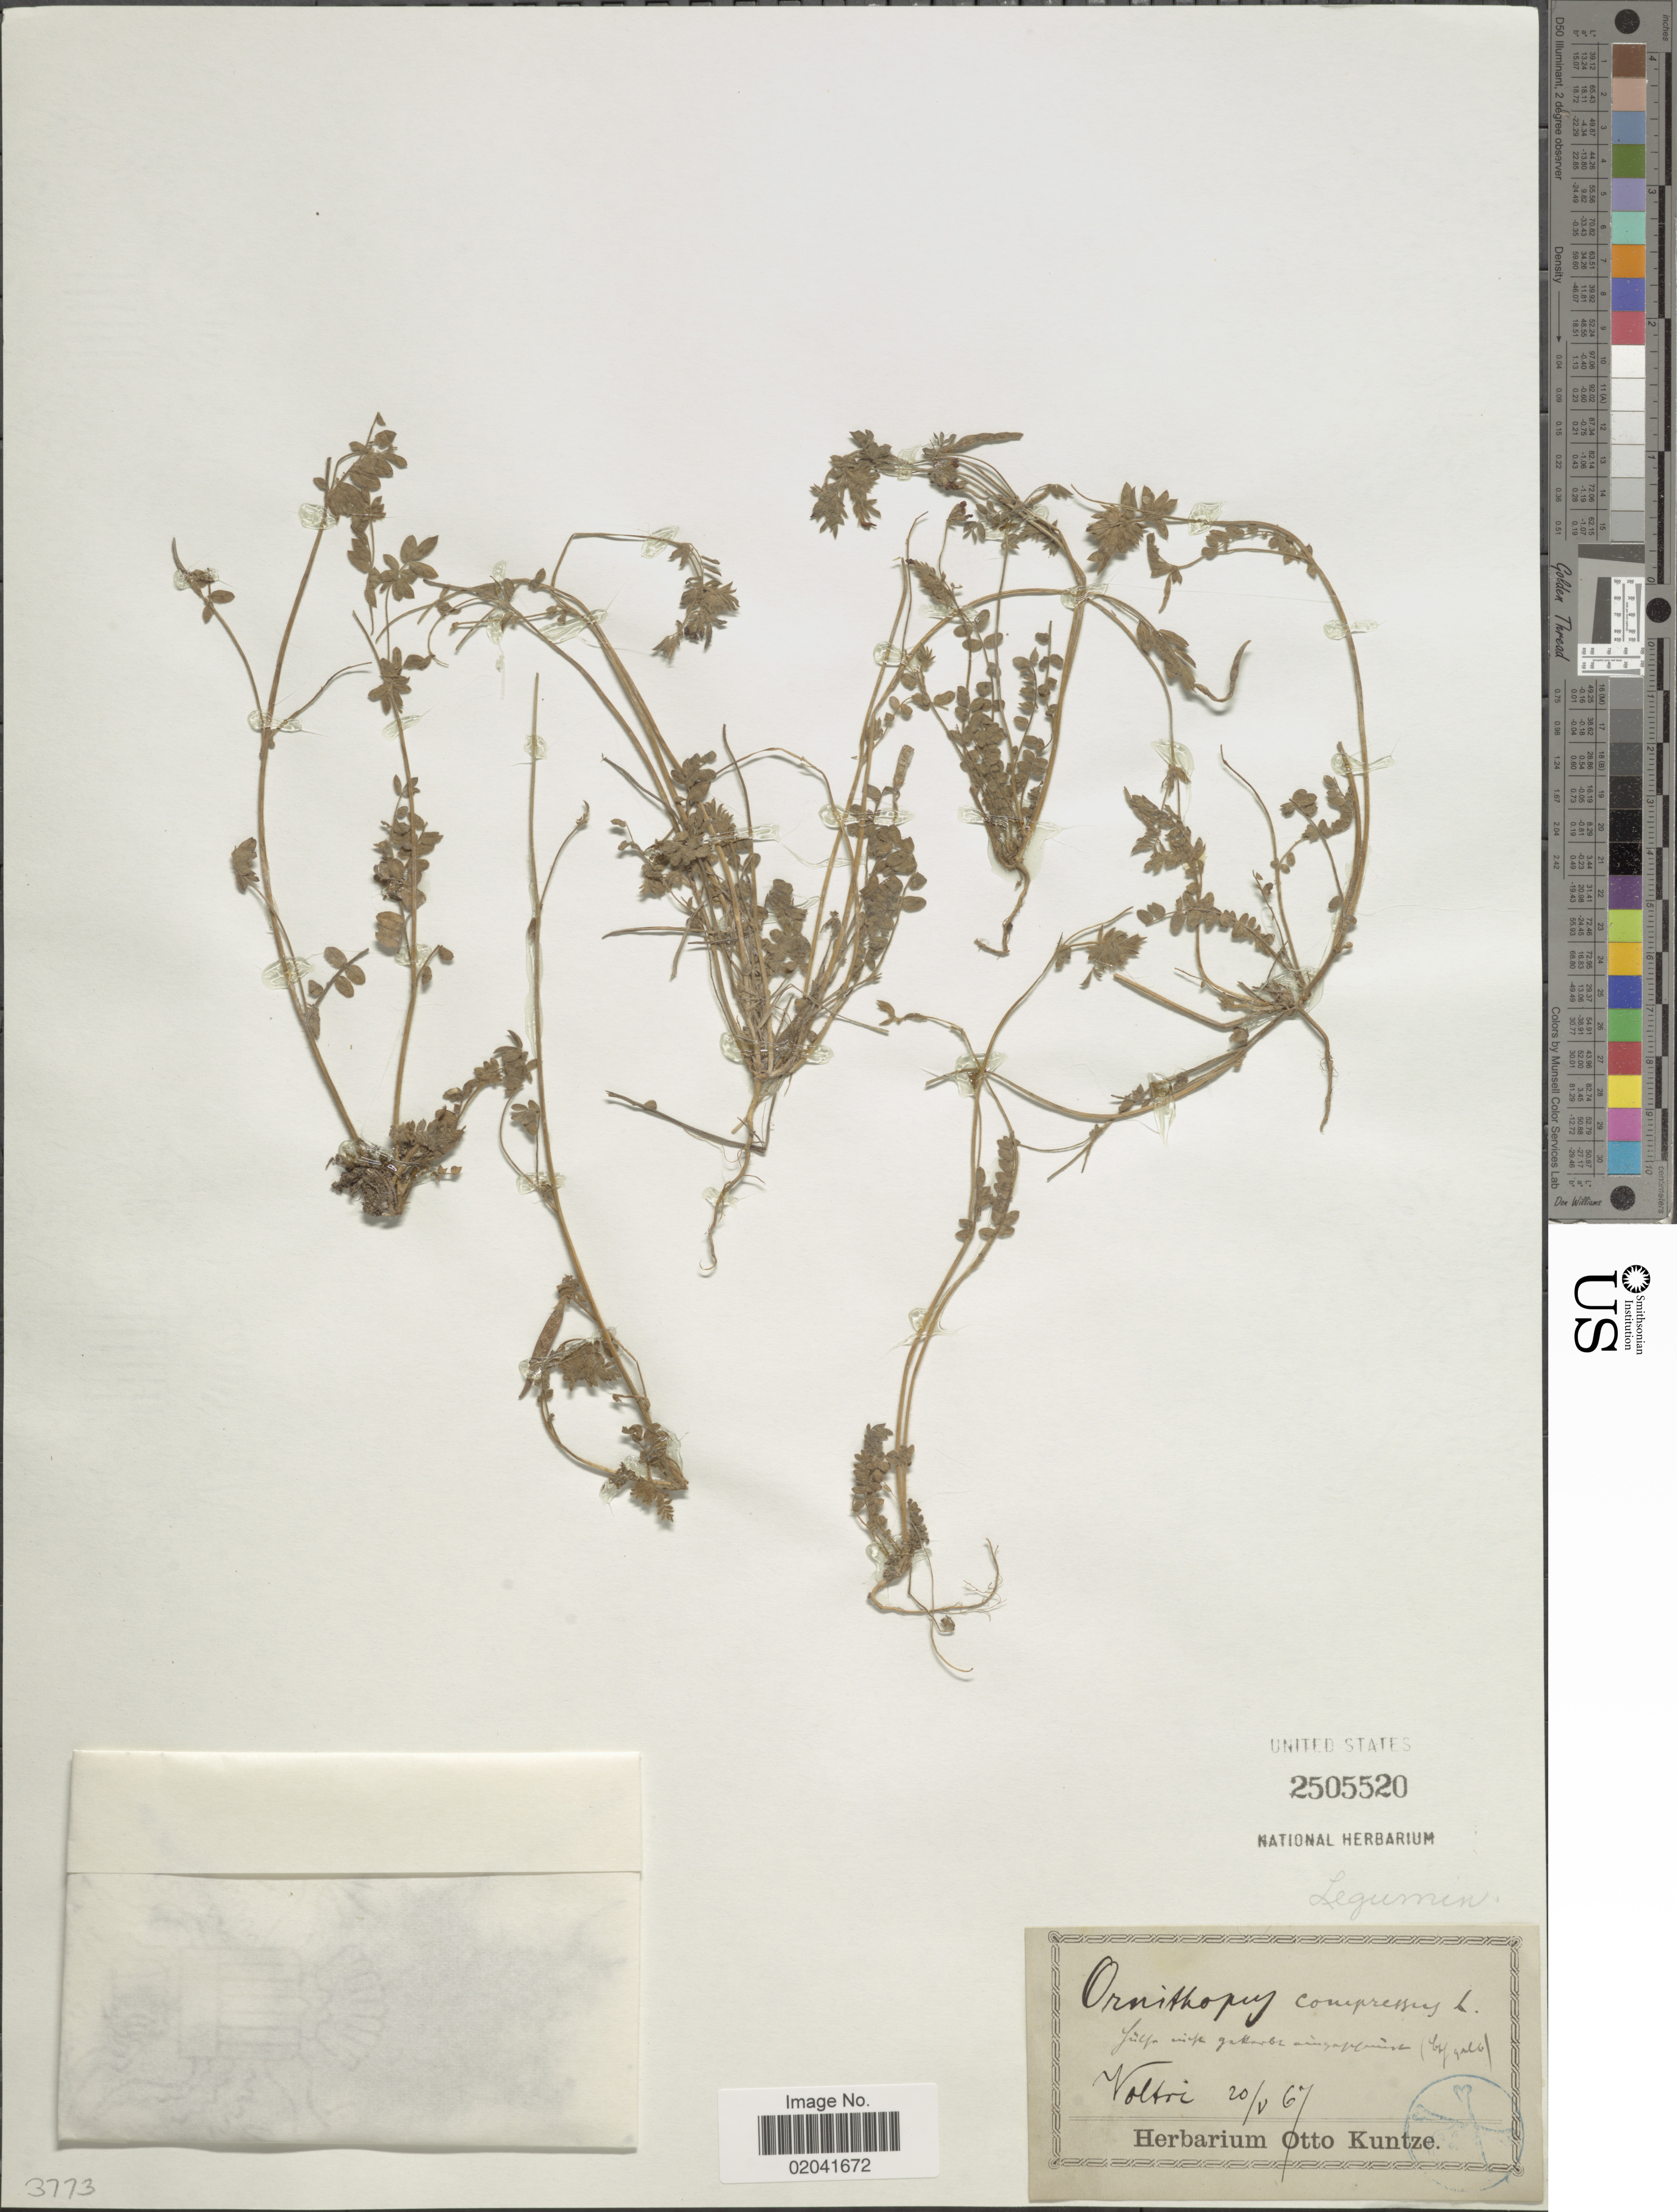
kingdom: Plantae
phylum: Tracheophyta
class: Magnoliopsida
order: Fabales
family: Fabaceae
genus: Ornithopus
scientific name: Ornithopus compressus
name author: L.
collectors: ex herb. Otto Kuntze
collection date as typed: Transcribed d/m/y: 20/5/67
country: Italy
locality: Voltri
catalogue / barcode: US 2505520